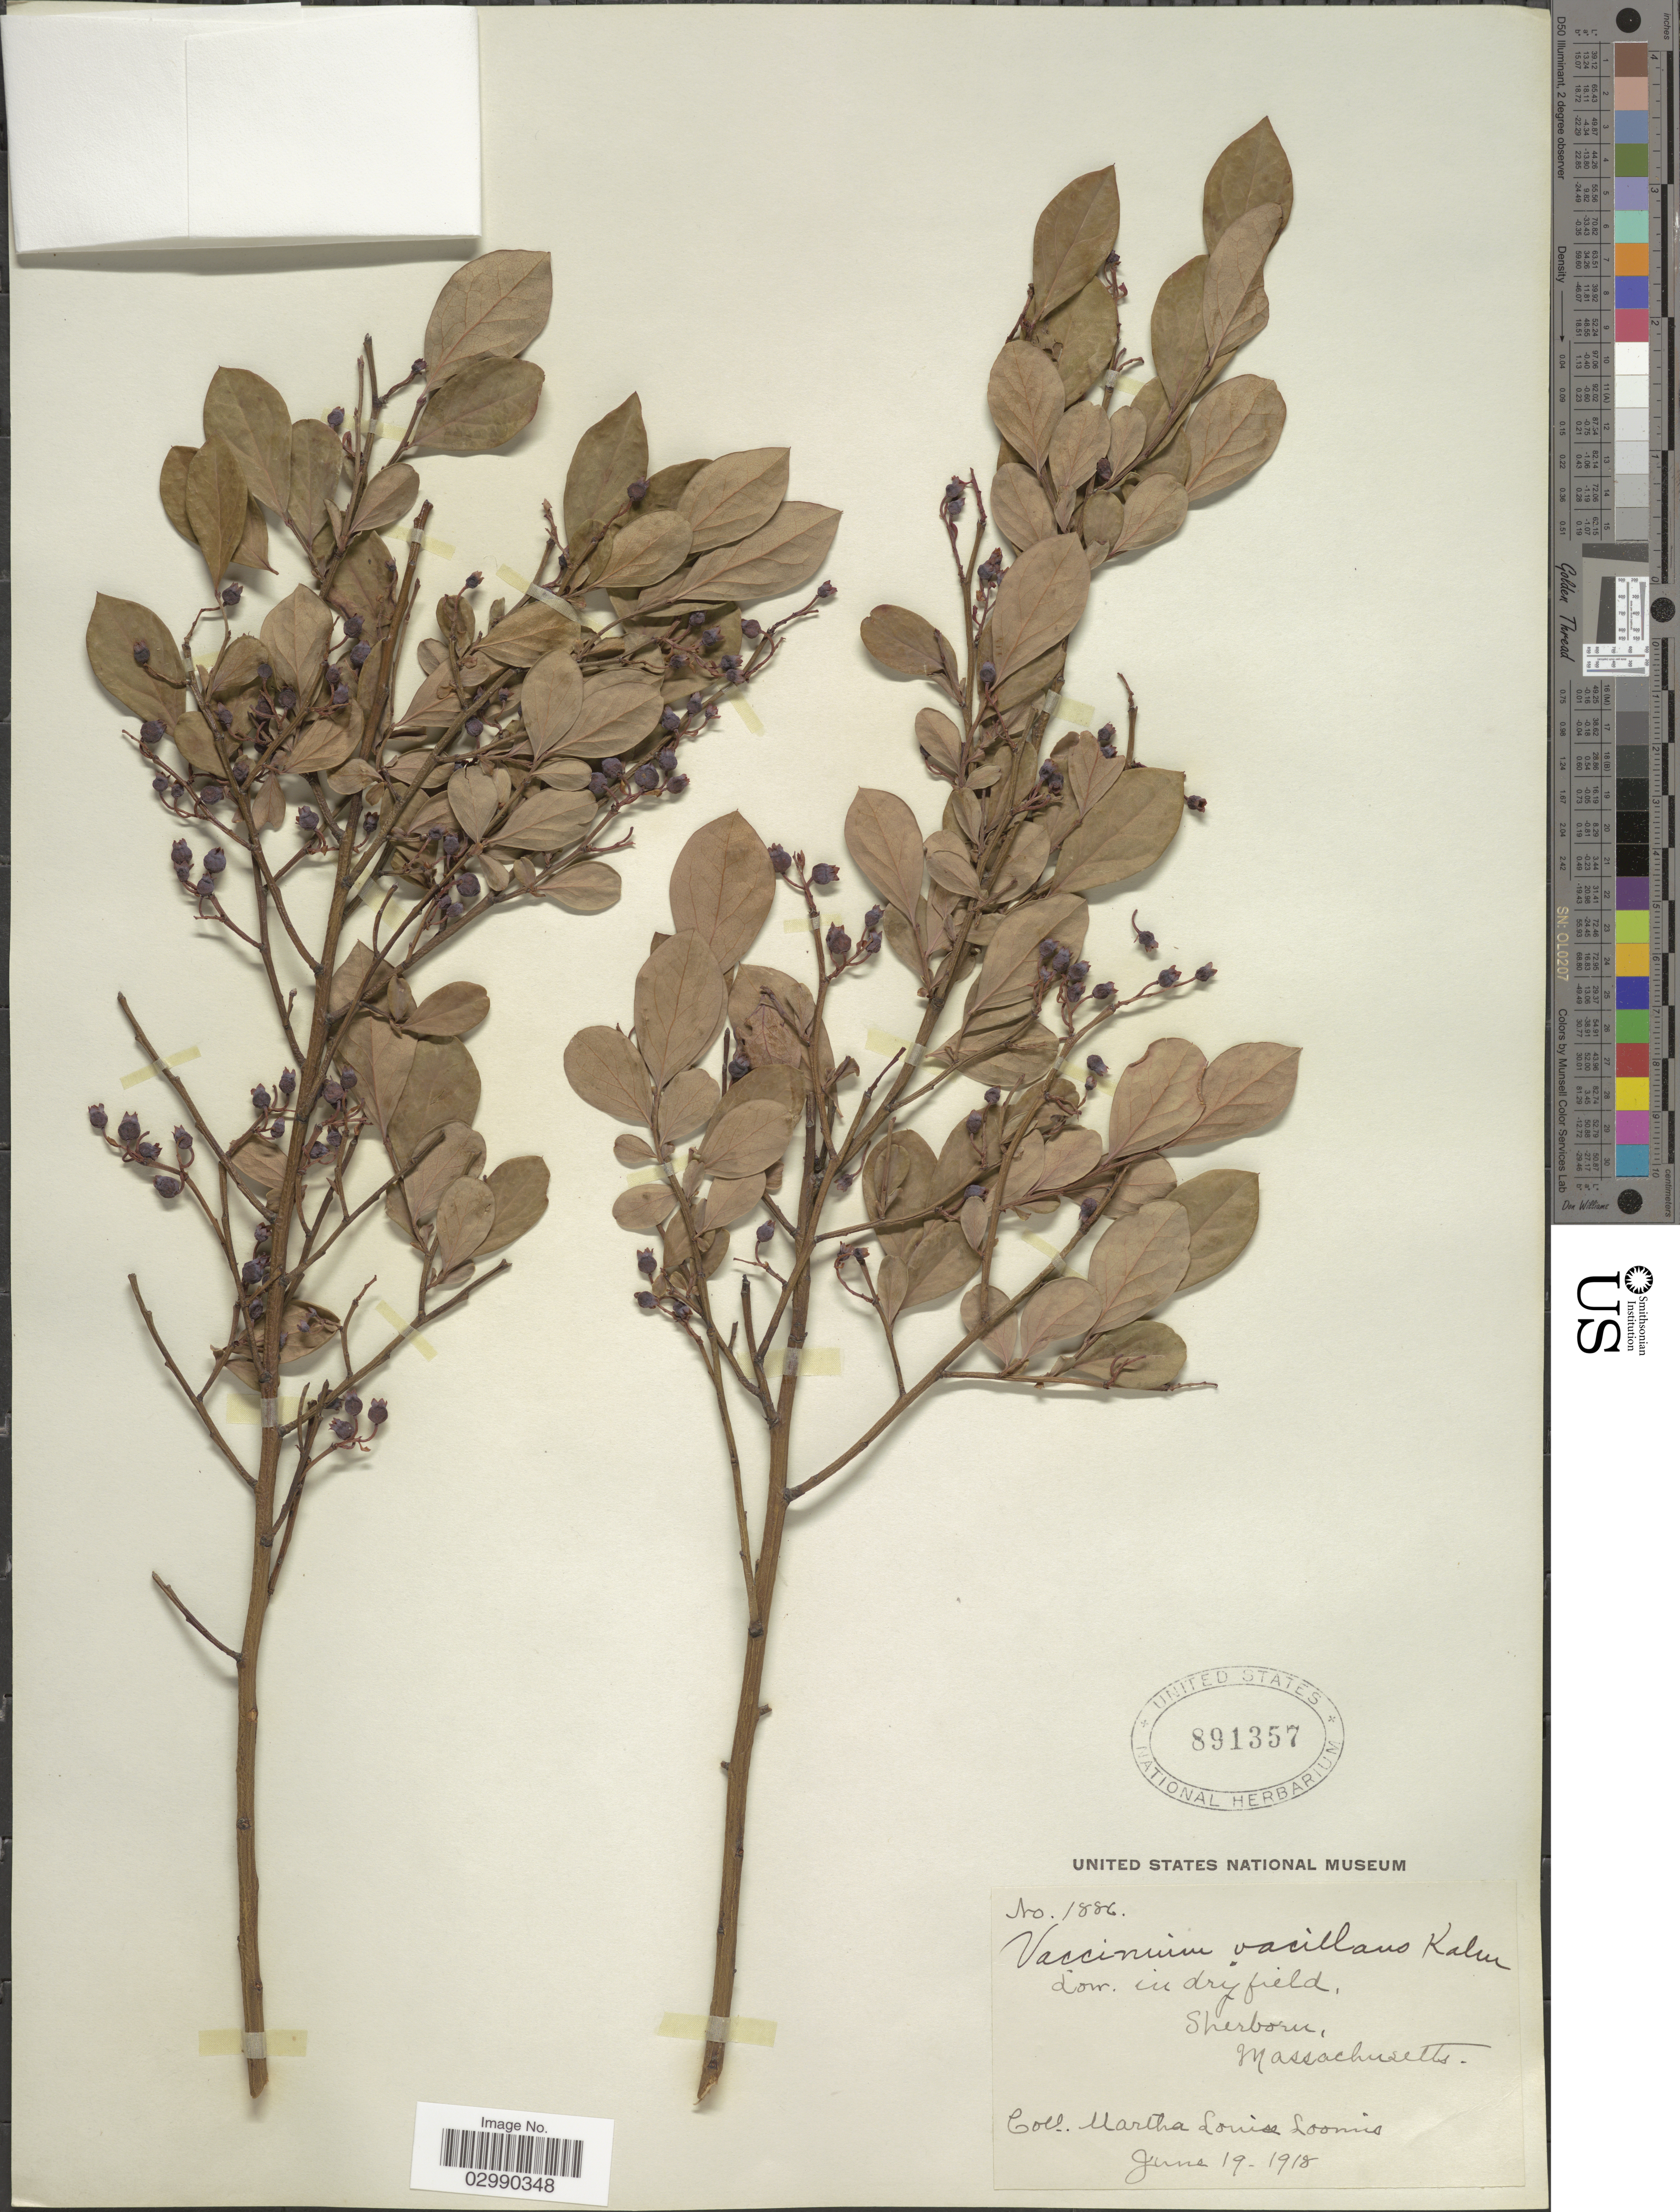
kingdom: Plantae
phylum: Tracheophyta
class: Magnoliopsida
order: Ericales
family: Ericaceae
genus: Vaccinium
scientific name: Vaccinium vacillans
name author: Kalm ex Torr.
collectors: M. L. Loomis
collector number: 1886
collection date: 1918-06-19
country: United States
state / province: Massachusetts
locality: Sherborn.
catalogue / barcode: US 891357